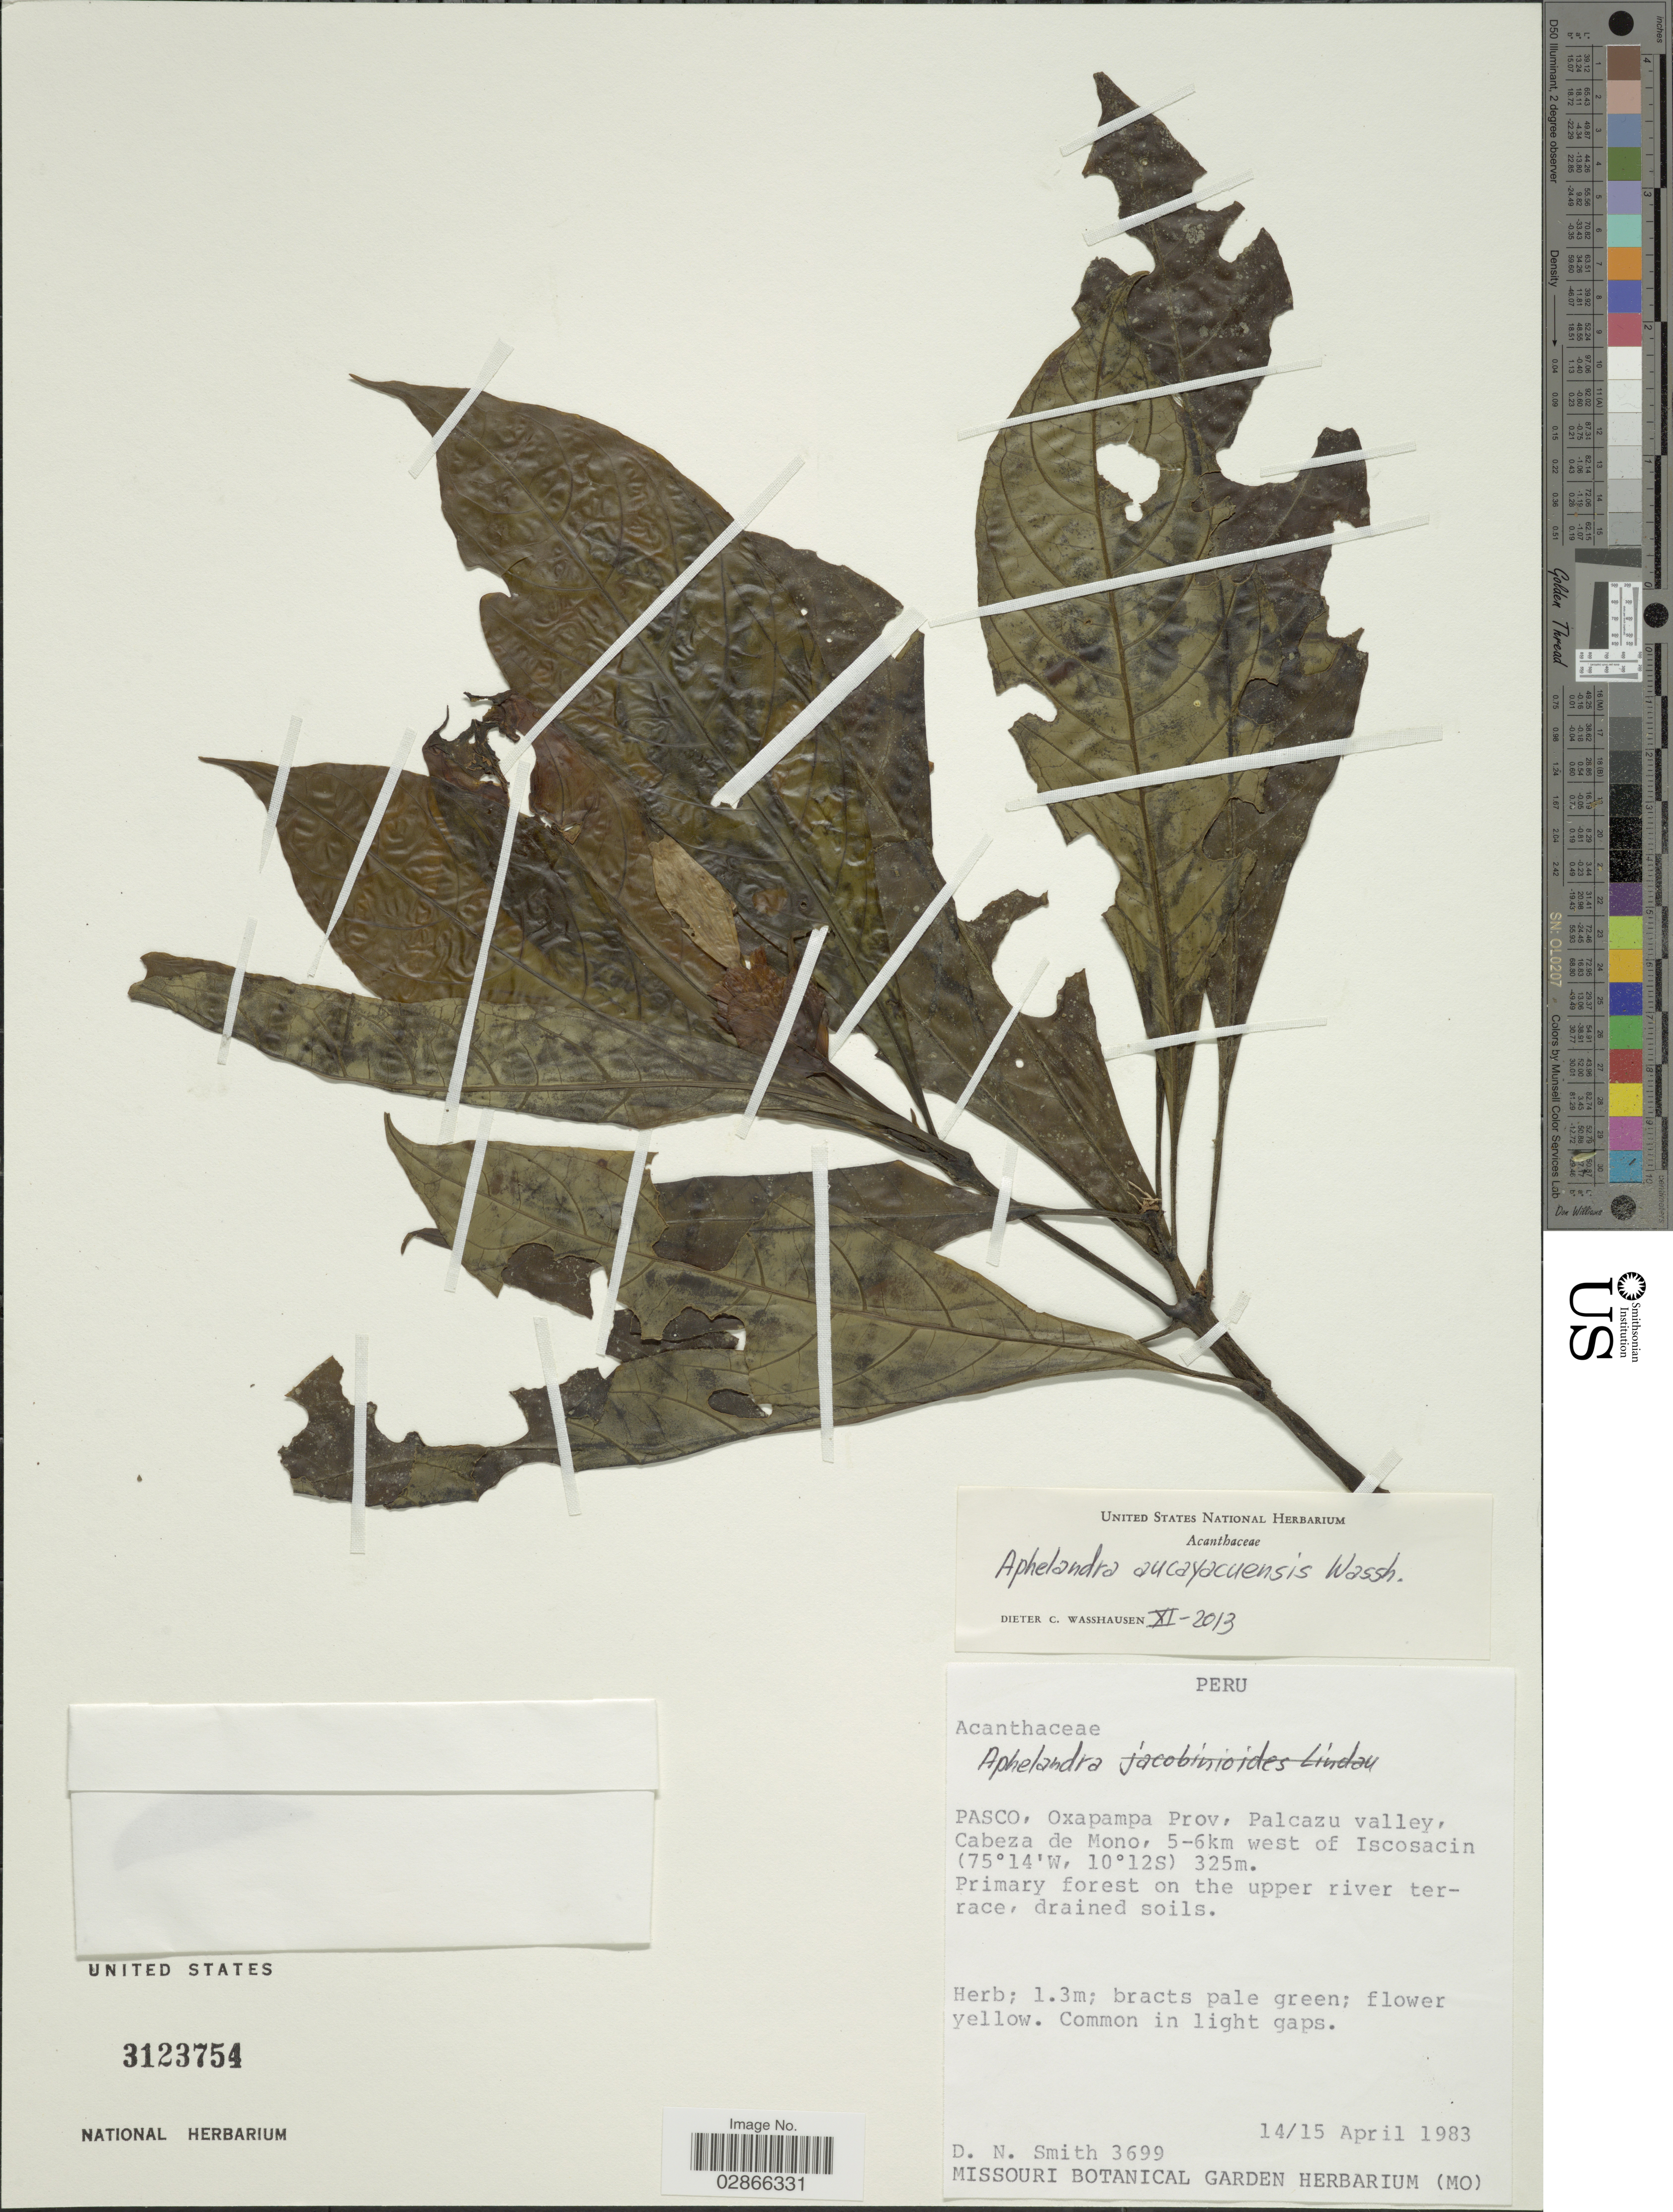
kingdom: Plantae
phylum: Tracheophyta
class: Magnoliopsida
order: Lamiales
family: Acanthaceae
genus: Aphelandra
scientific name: Aphelandra aucayacuensis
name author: Wassh.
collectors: D. Smith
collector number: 3699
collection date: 1983-04-14/1983-04-15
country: Peru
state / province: Pasco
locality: Oxapampa Prov, Palcazu valley, Cabeza de Mono, 5-6km west of Iscosacin.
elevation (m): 325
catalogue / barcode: US 3123754